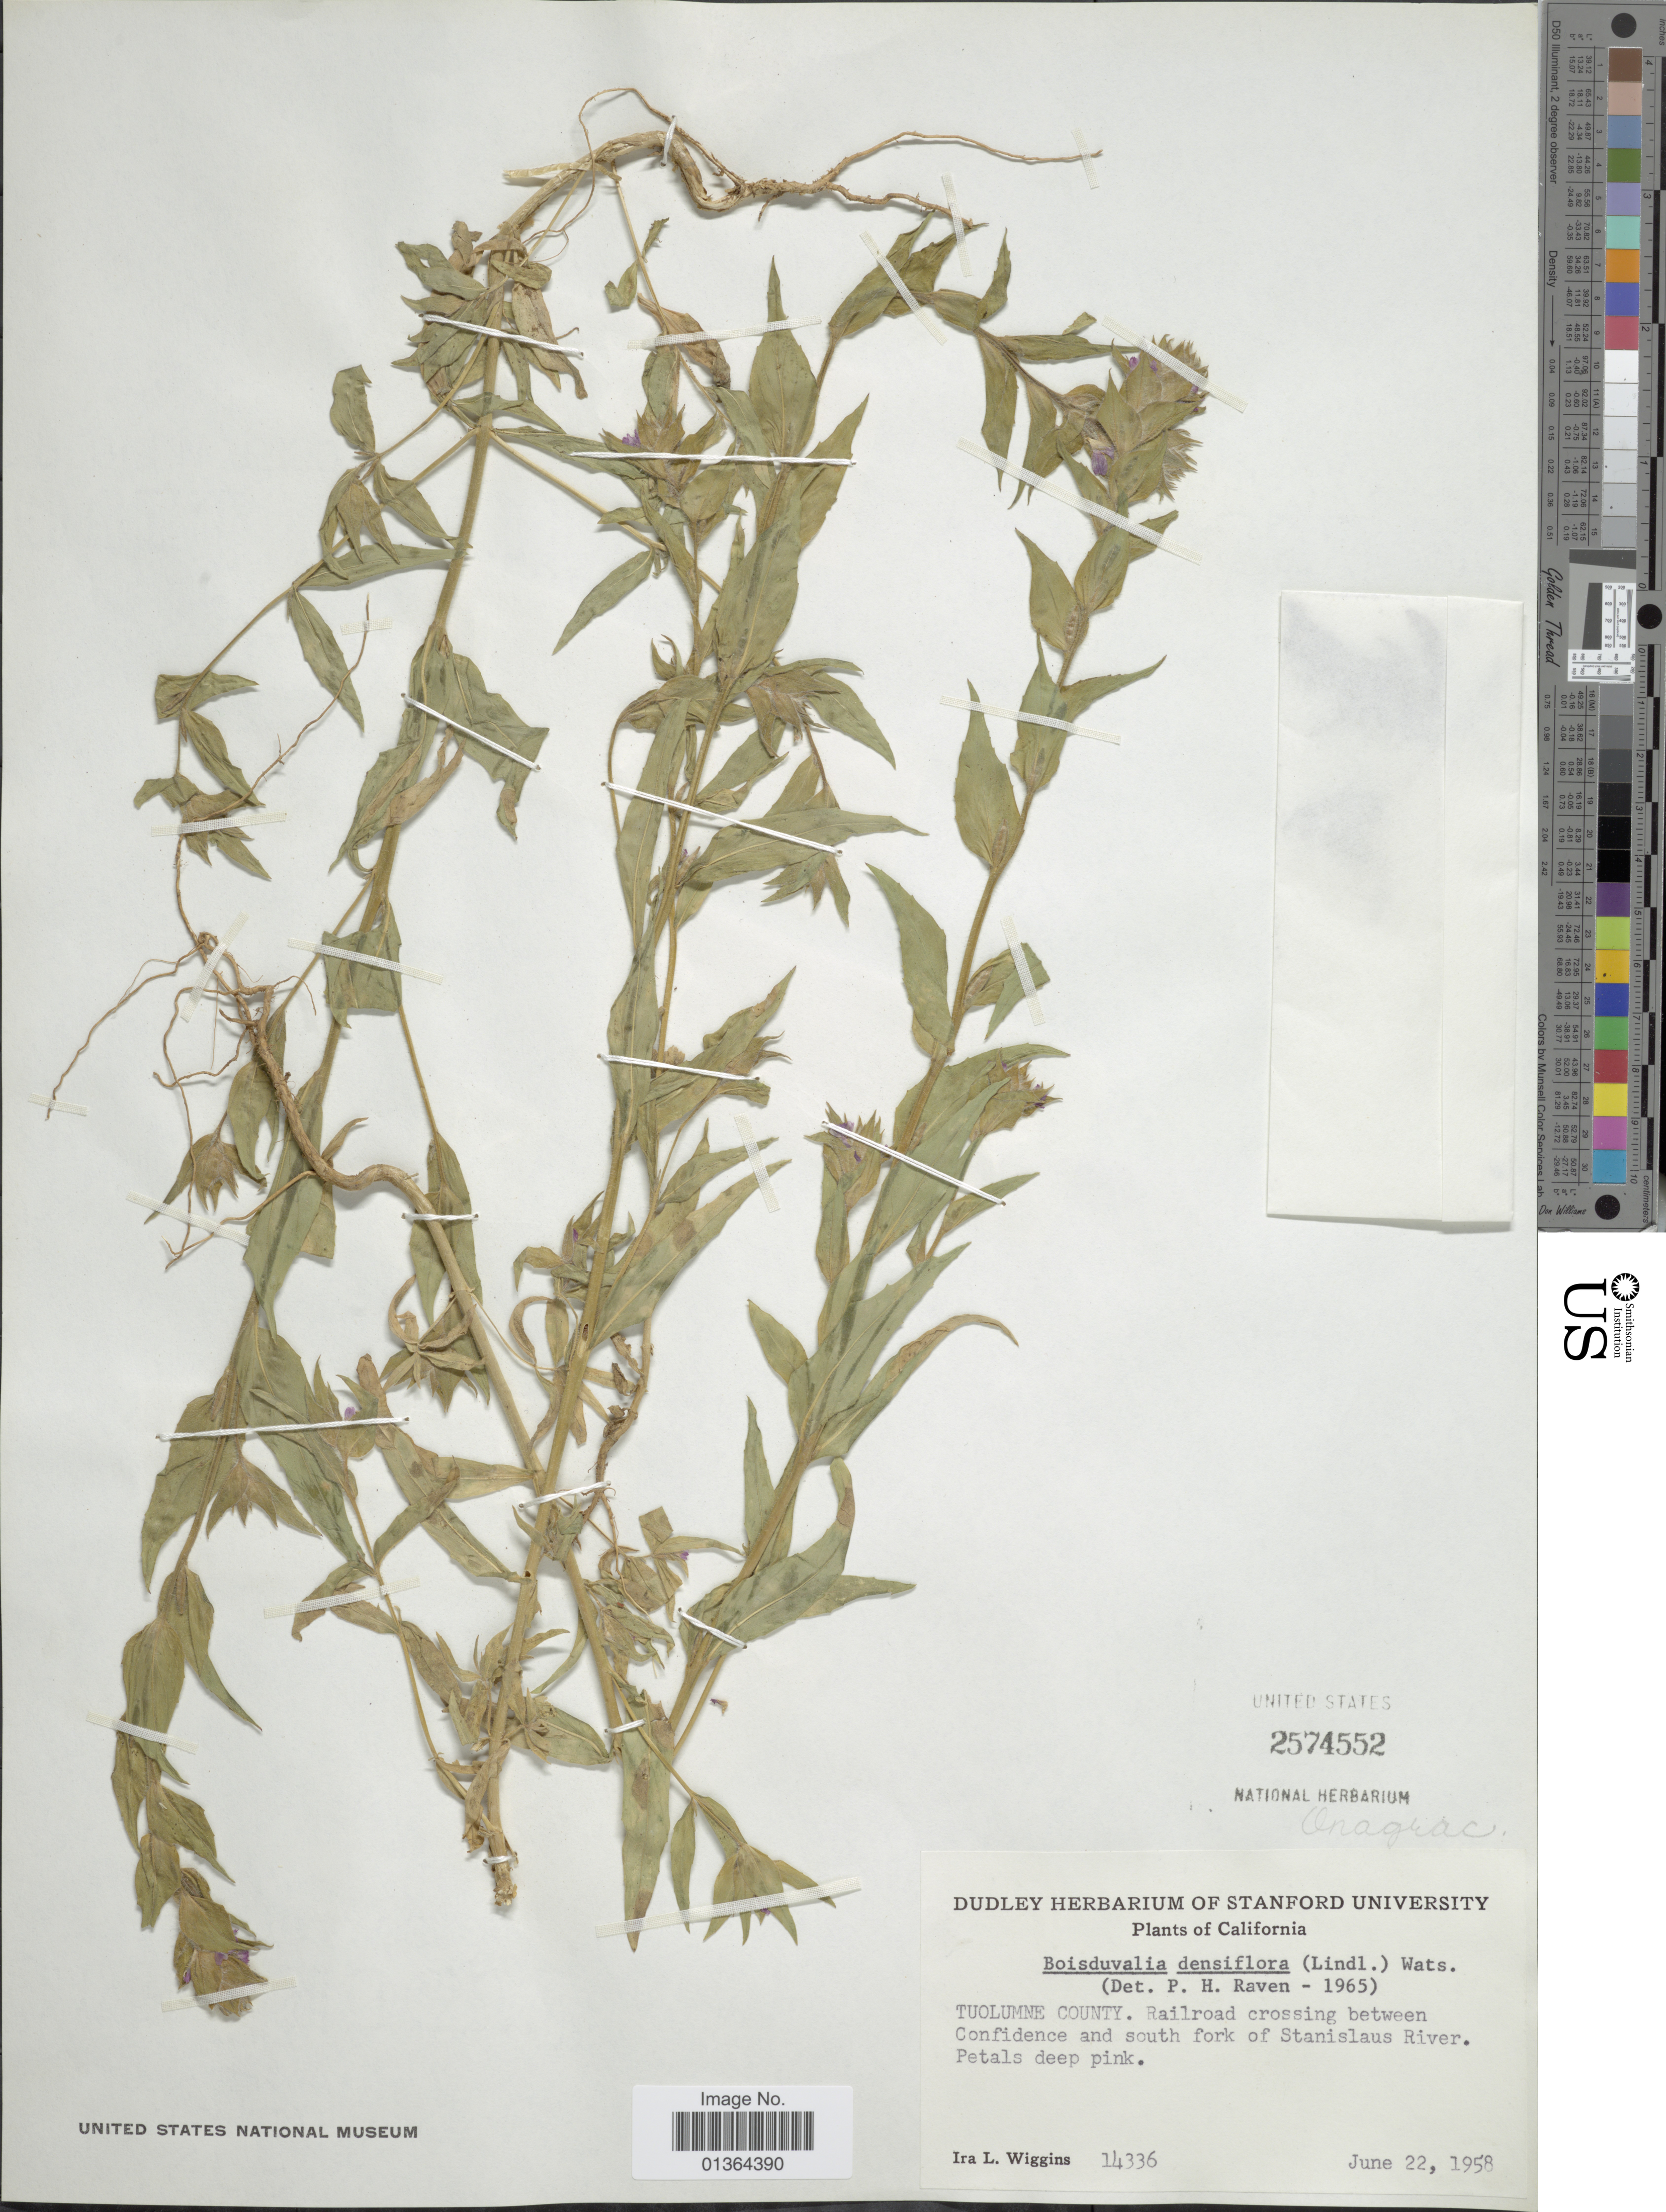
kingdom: Plantae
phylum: Tracheophyta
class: Magnoliopsida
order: Myrtales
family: Onagraceae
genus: Epilobium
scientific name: Epilobium densiflorum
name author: (Lindl.) Hoch & P.H. Raven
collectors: I. L. Wiggins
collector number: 14336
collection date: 1958-06-22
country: United States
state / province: California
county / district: Tuolumne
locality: Tuolumne County, railroad crossing between Confidence and south fork of Stanislaus River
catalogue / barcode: US 2574552